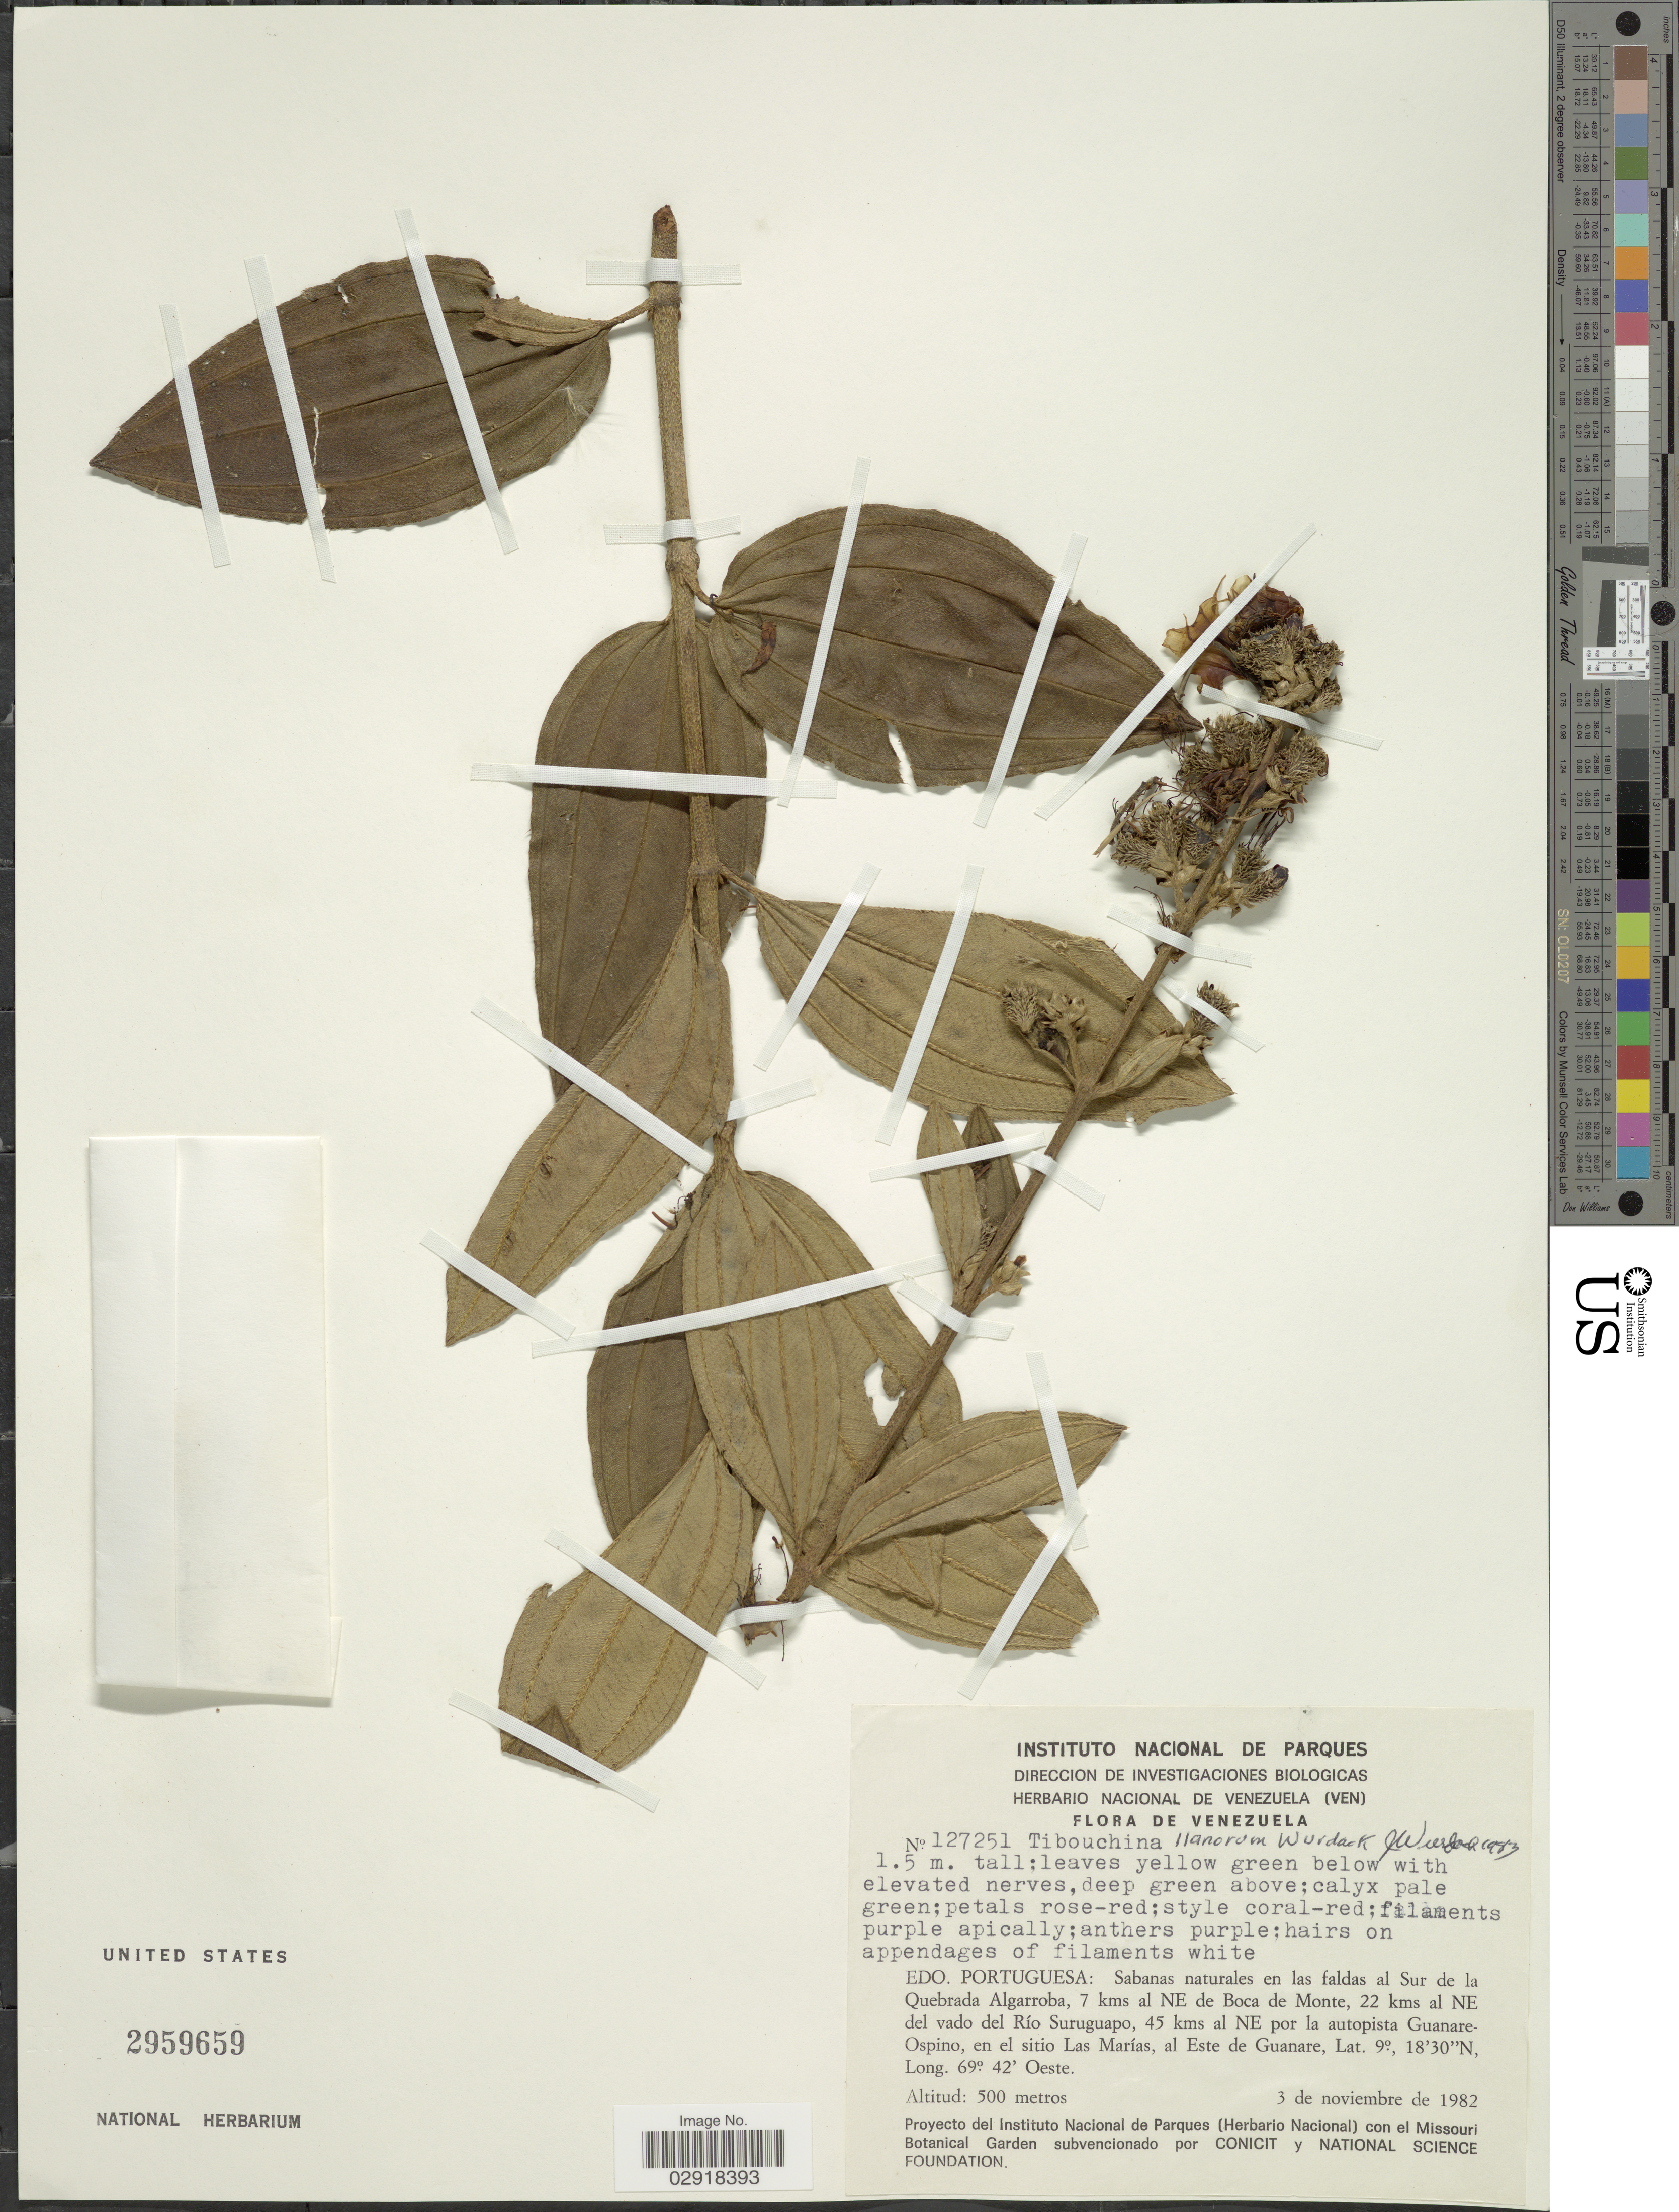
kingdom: Plantae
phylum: Tracheophyta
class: Magnoliopsida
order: Myrtales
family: Melastomataceae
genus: Tibouchina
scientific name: Tibouchina llanorum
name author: Wurdack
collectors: ex herb. Nacional De Venezuela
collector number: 127251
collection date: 1982-11-03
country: Venezuela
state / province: Portuguesa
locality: Sabanas naturales en las faldas al Sur de la Quebrada Algarroba, 7 kms al NE de Boca de Monte, 22 kms al NE del vado del Río Suruguapo, 45 kms al NE por la autopista Guanare-Ospino, en el sitio Las Marías, al Este de Guanare.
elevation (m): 500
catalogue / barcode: US 2959659